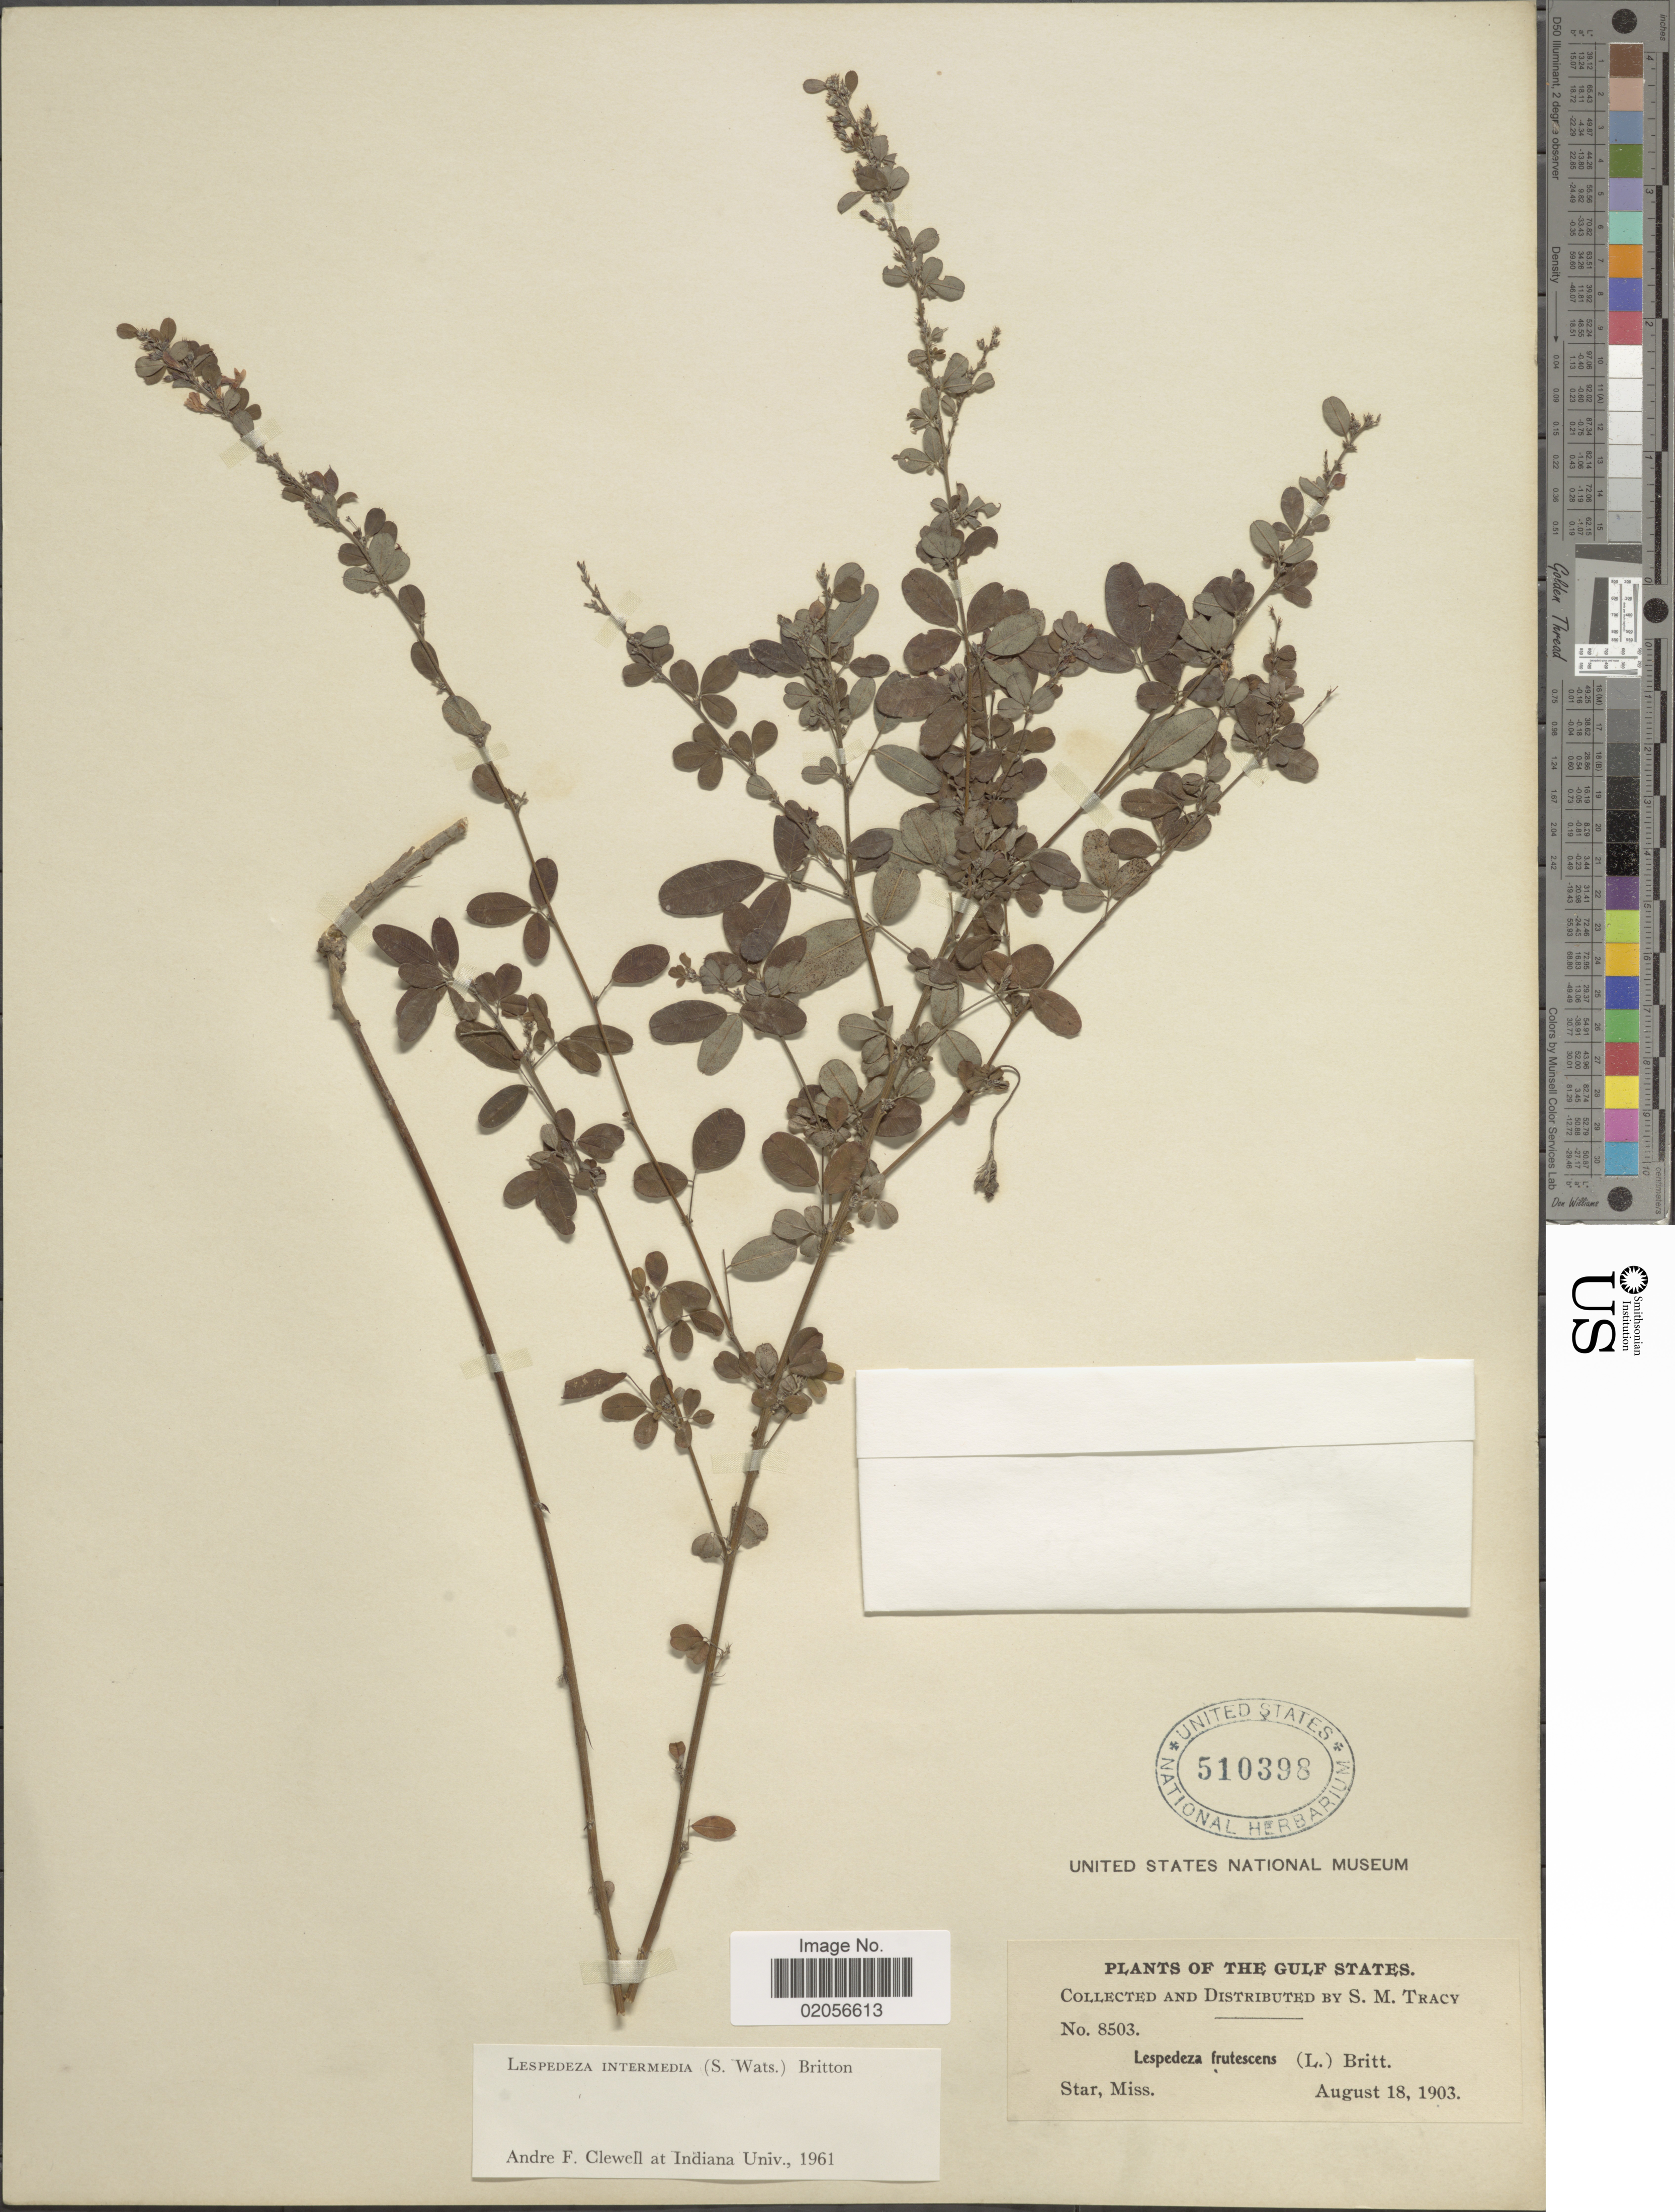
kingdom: Plantae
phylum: Tracheophyta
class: Magnoliopsida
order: Fabales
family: Fabaceae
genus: Lespedeza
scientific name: Lespedeza intermedia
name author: (S. Watson) Britton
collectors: S. M. Tracy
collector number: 8503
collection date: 1903-08-18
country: United States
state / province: Mississippi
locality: The Gulf States, Star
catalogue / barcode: US 510398